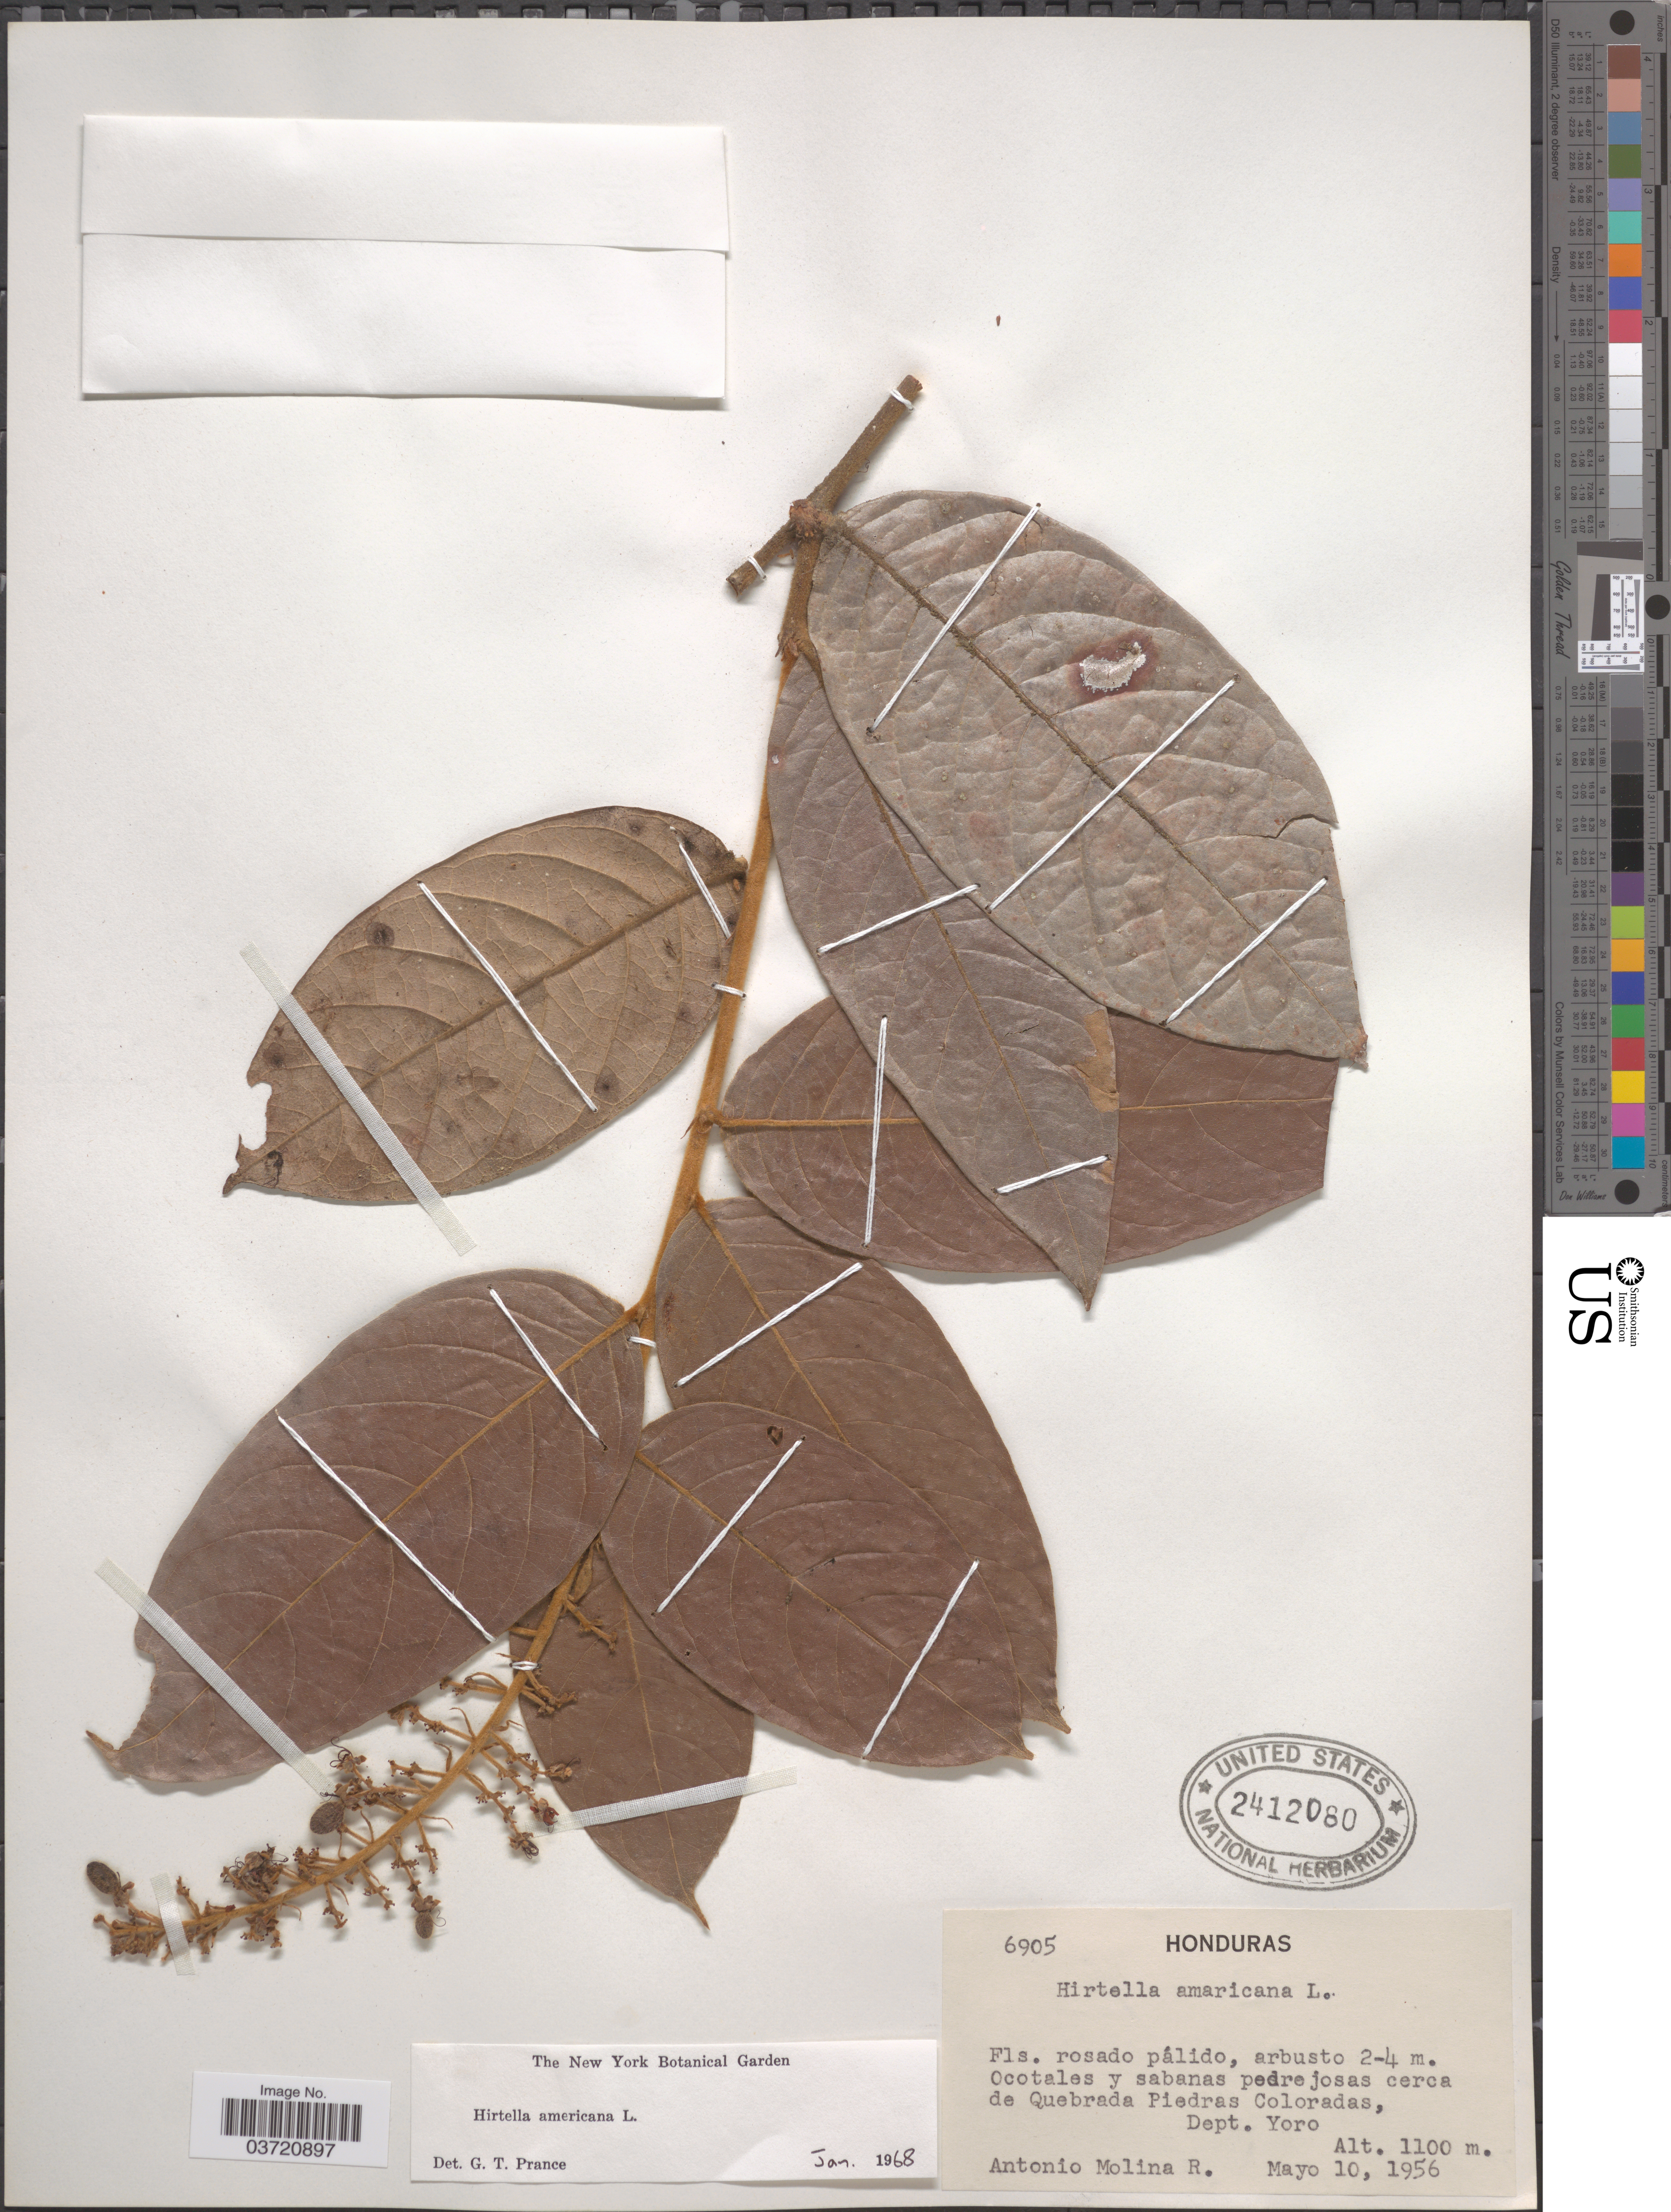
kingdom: Plantae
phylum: Tracheophyta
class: Magnoliopsida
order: Malpighiales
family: Chrysobalanaceae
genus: Hirtella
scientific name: Hirtella americana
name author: L.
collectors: A. Molina R.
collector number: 6905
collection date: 1956-05-10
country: Honduras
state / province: Yoro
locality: Ocotales y sabanas pedrejosas cerca de Quebrada Piedras Coloradas, Dept. Yoro.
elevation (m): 1100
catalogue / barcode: US 2412080